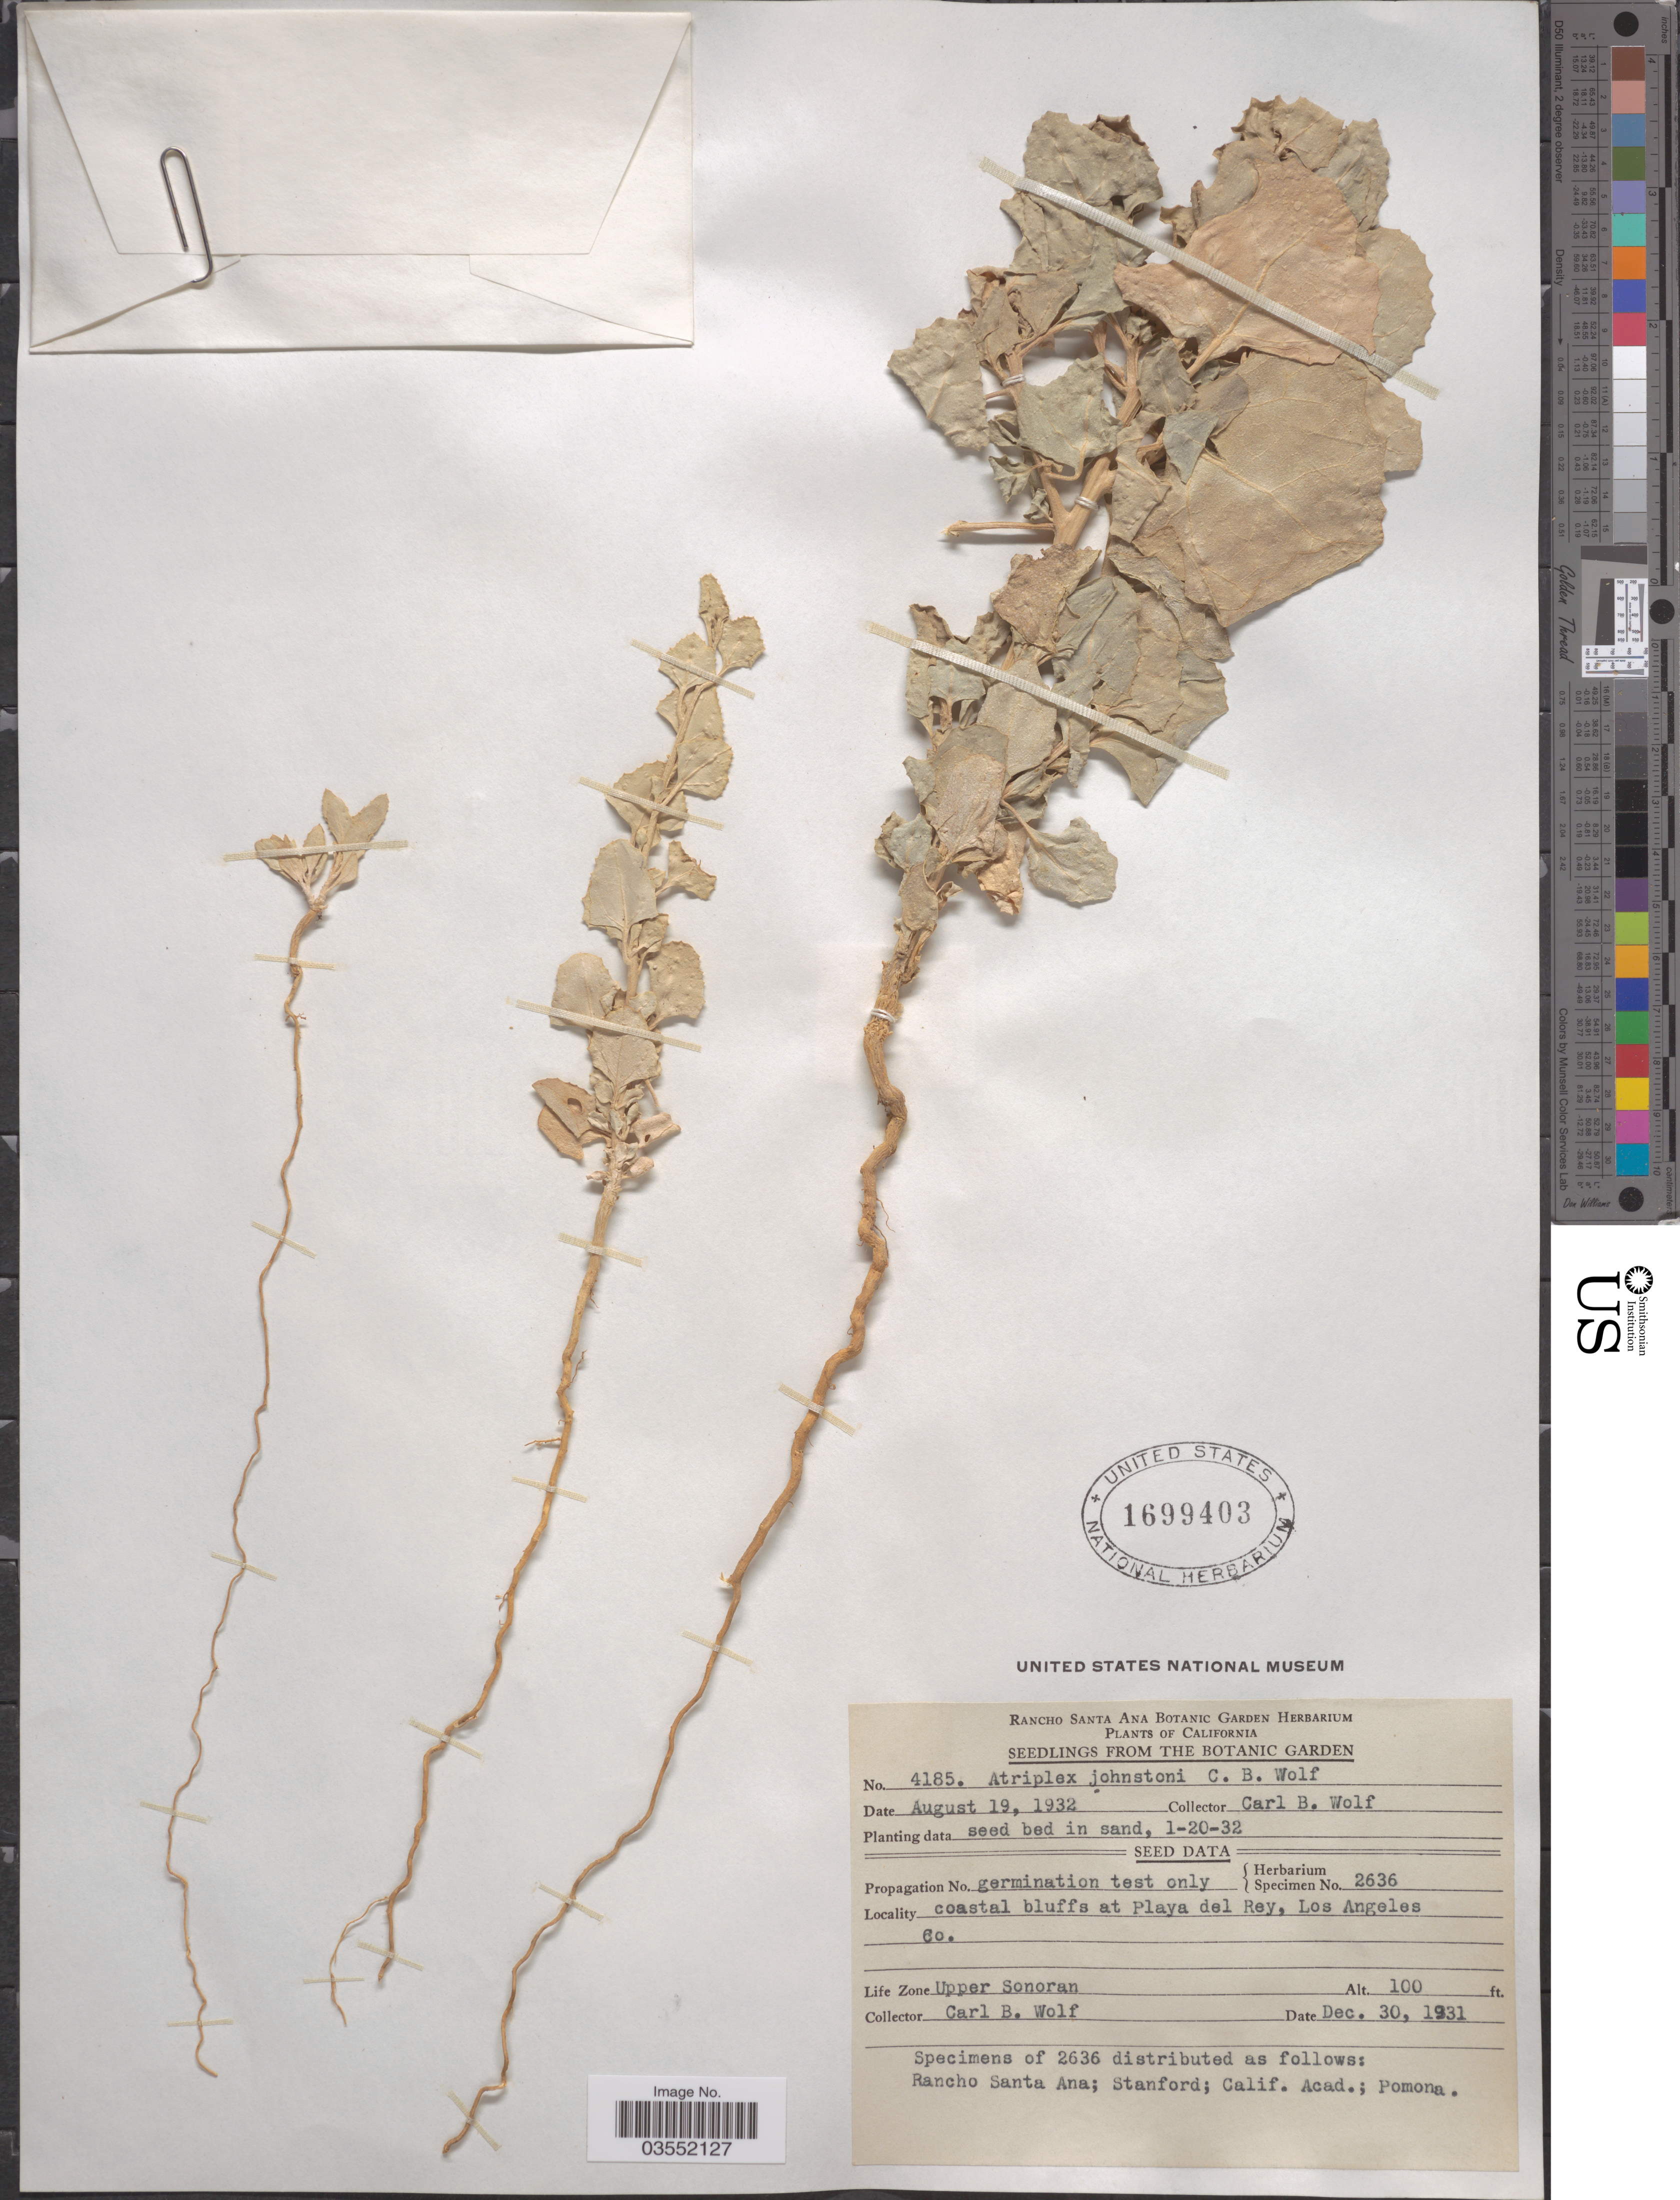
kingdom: Plantae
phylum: Tracheophyta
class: Magnoliopsida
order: Caryophyllales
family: Amaranthaceae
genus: Atriplex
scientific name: Atriplex johnstonii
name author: C.B. Wolf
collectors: C. B. Wolf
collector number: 4185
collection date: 1932-08-19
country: United States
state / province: California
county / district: Orange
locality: The Botanic Garden. Rancho Santa Ana Botanic Garden.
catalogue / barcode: US 1699403